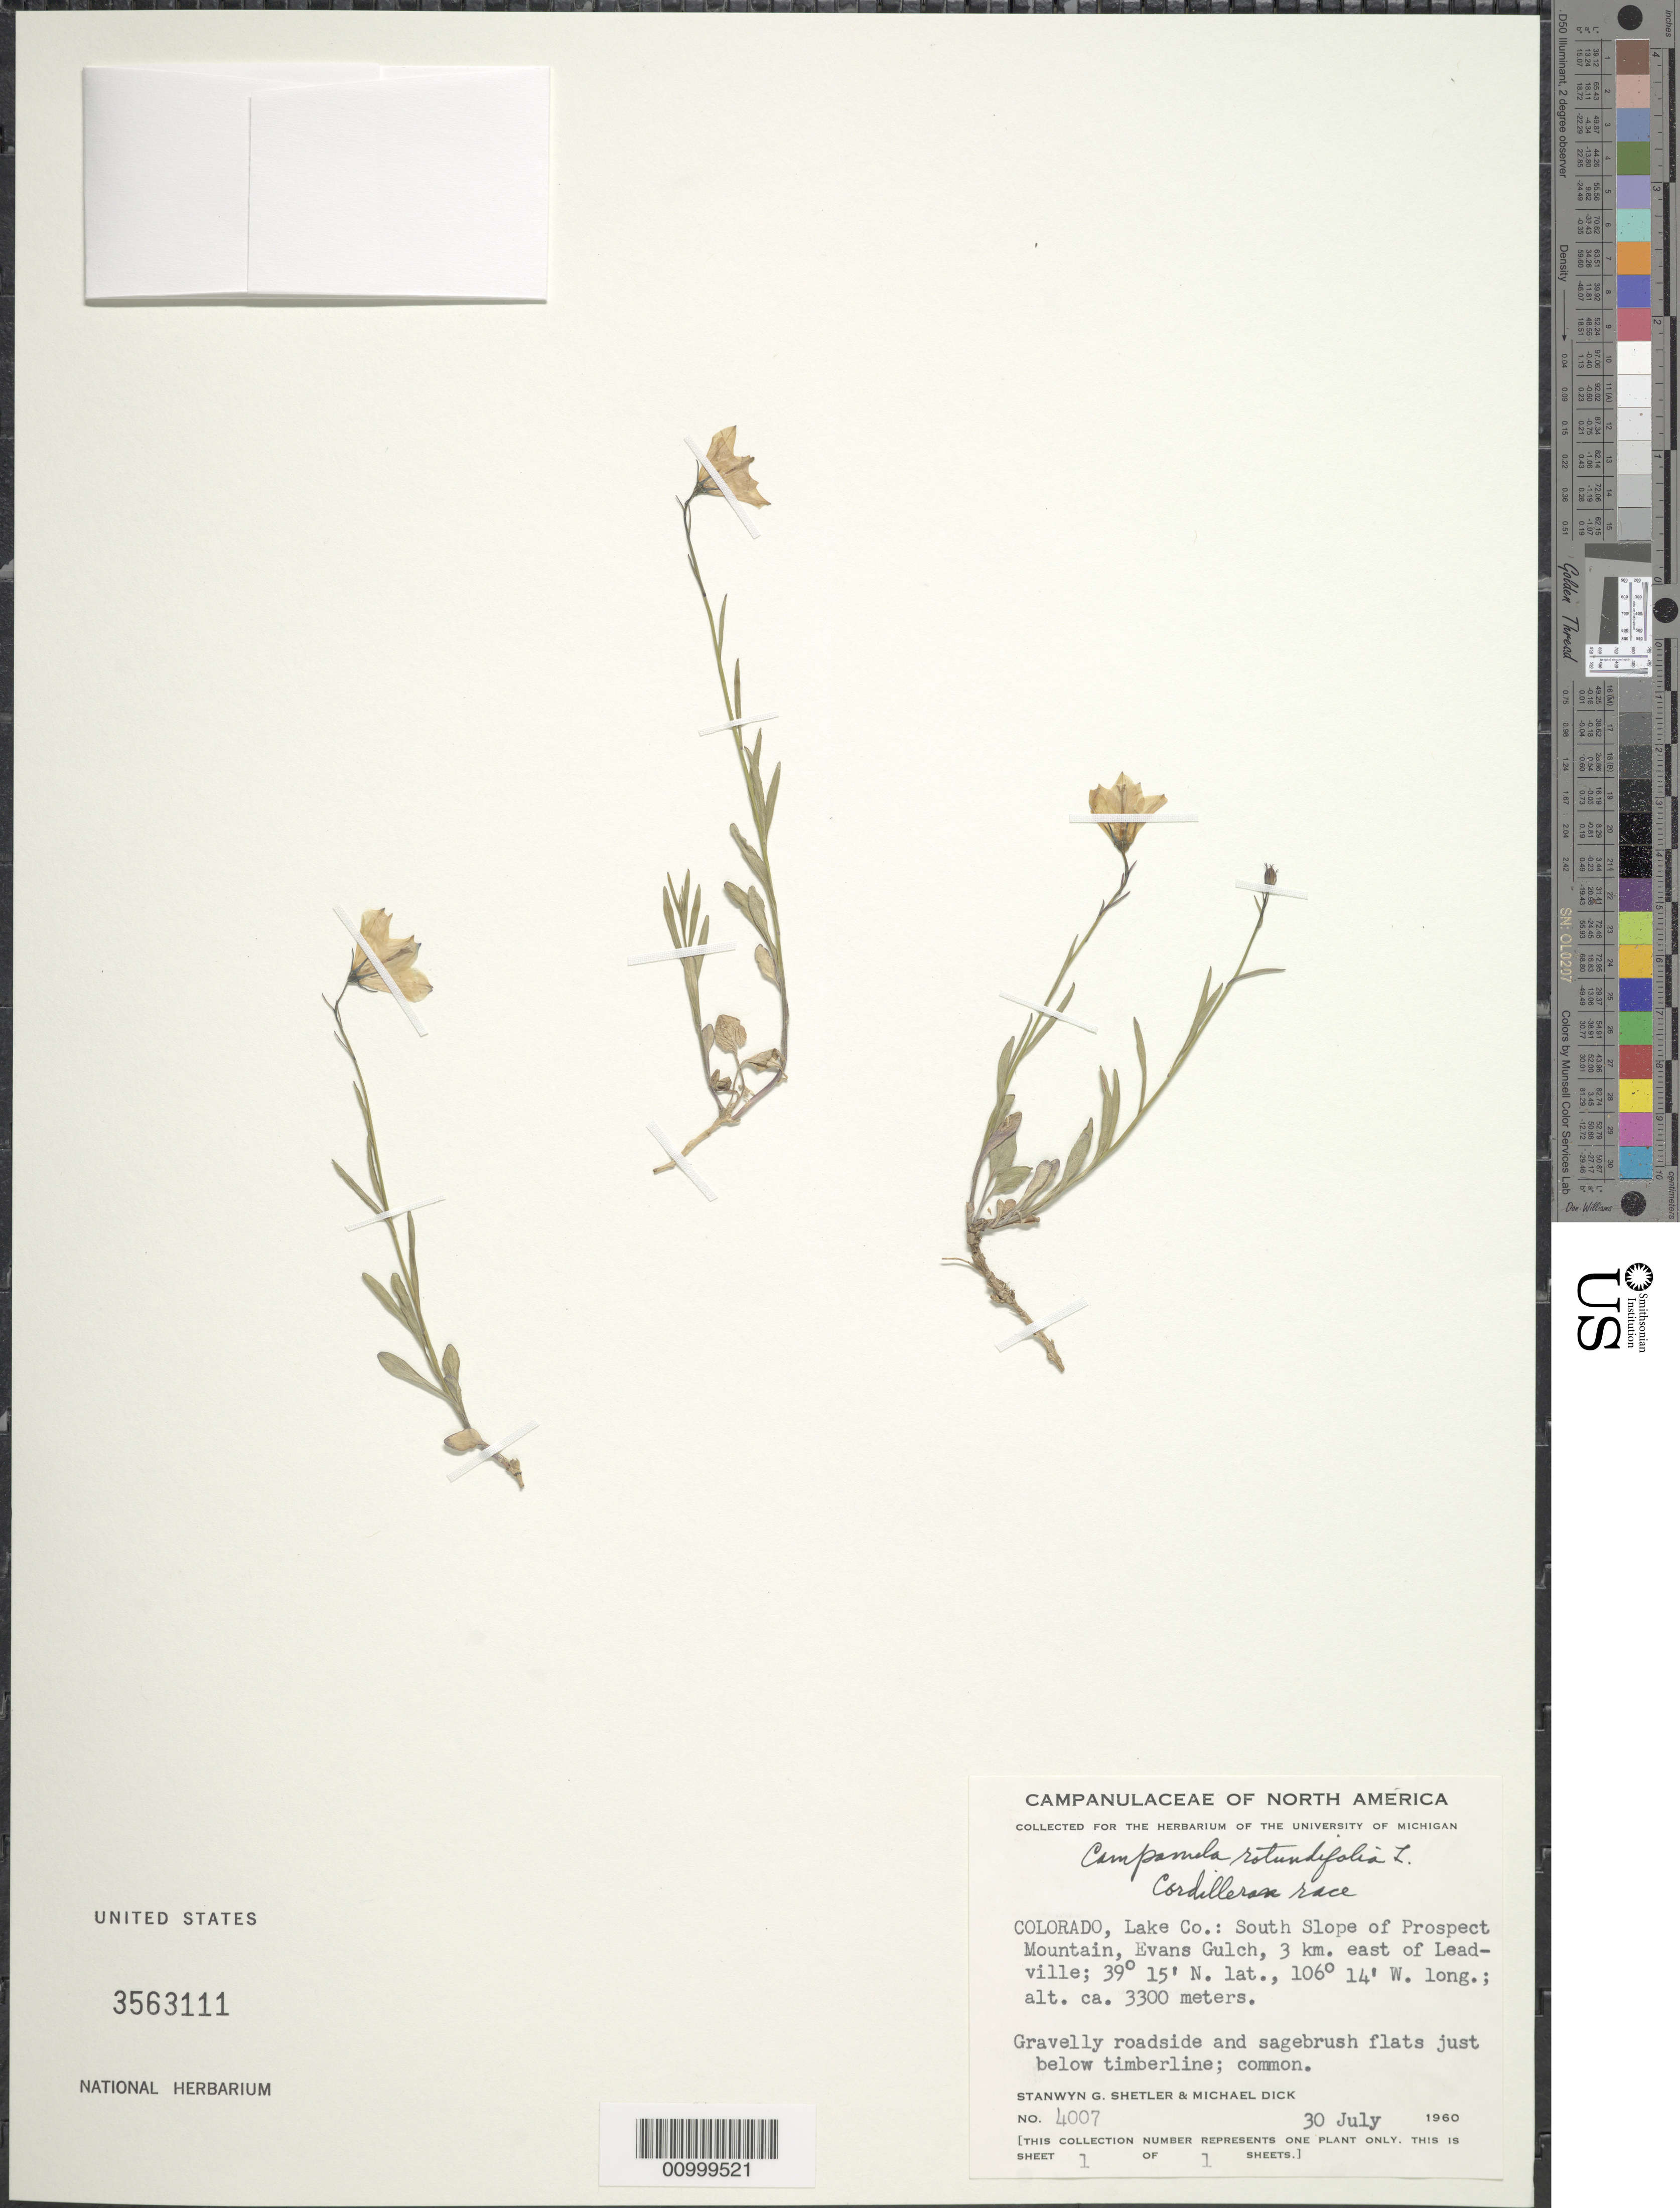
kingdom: Plantae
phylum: Tracheophyta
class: Magnoliopsida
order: Asterales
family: Campanulaceae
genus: Campanula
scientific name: Campanula rotundifolia L. Cordilleran race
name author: L.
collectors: S. Shetler & M. Dick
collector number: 4007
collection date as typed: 30 July 2960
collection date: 1960-07-30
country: United States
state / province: Colorado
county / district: Lake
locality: South slope of Prospect Mountain, Evans Gulch, 3 km. east of Leadville.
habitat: Gravelly roadside and sagebrush flats just below the timberline.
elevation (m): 3300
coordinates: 39 15' N, 106 14' W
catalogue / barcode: US 3563111